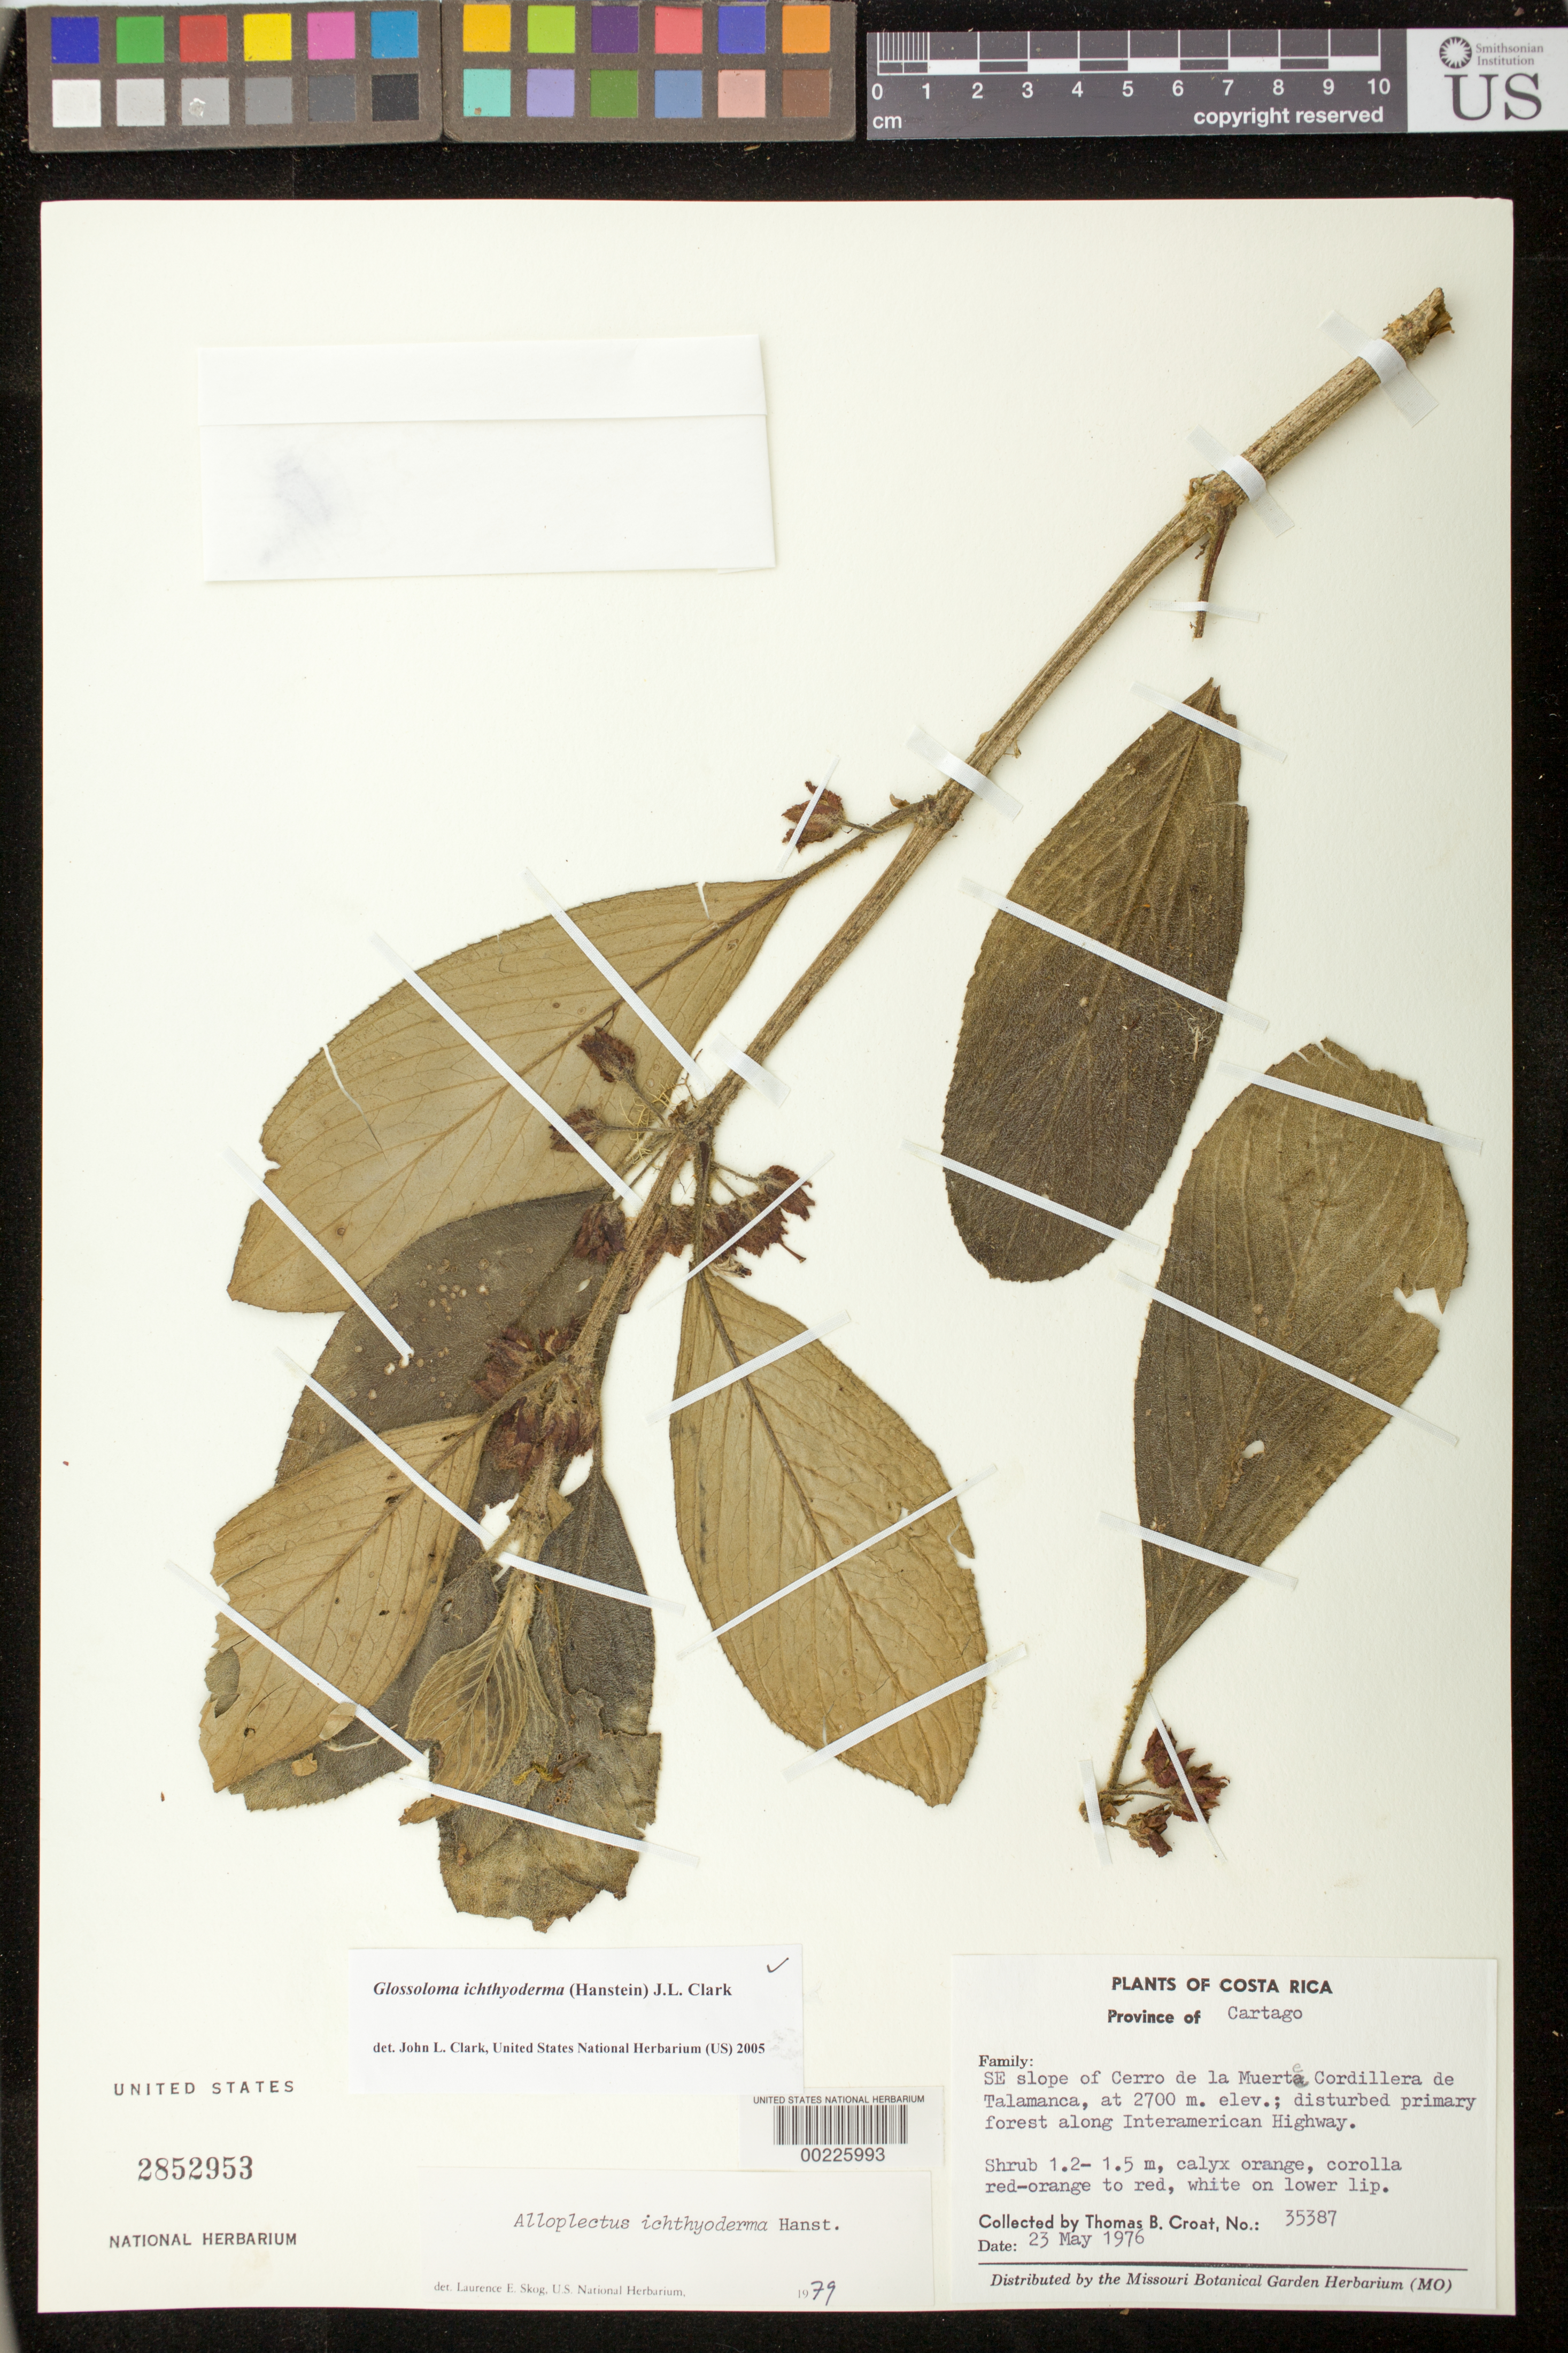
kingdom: Plantae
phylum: Tracheophyta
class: Magnoliopsida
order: Lamiales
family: Gesneriaceae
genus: Glossoloma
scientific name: Glossoloma ichthyoderma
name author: (Hanst.) J.L. Clark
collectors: T. B. Croat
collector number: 35387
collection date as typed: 23 May 1976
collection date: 1976-05-23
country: Costa Rica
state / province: Cartago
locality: SE slope of Cerro de la Muerta Cordillera de Talamanca, along interamerican highway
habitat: Disturbed primary forest along highway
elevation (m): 2700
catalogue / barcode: US 2852953